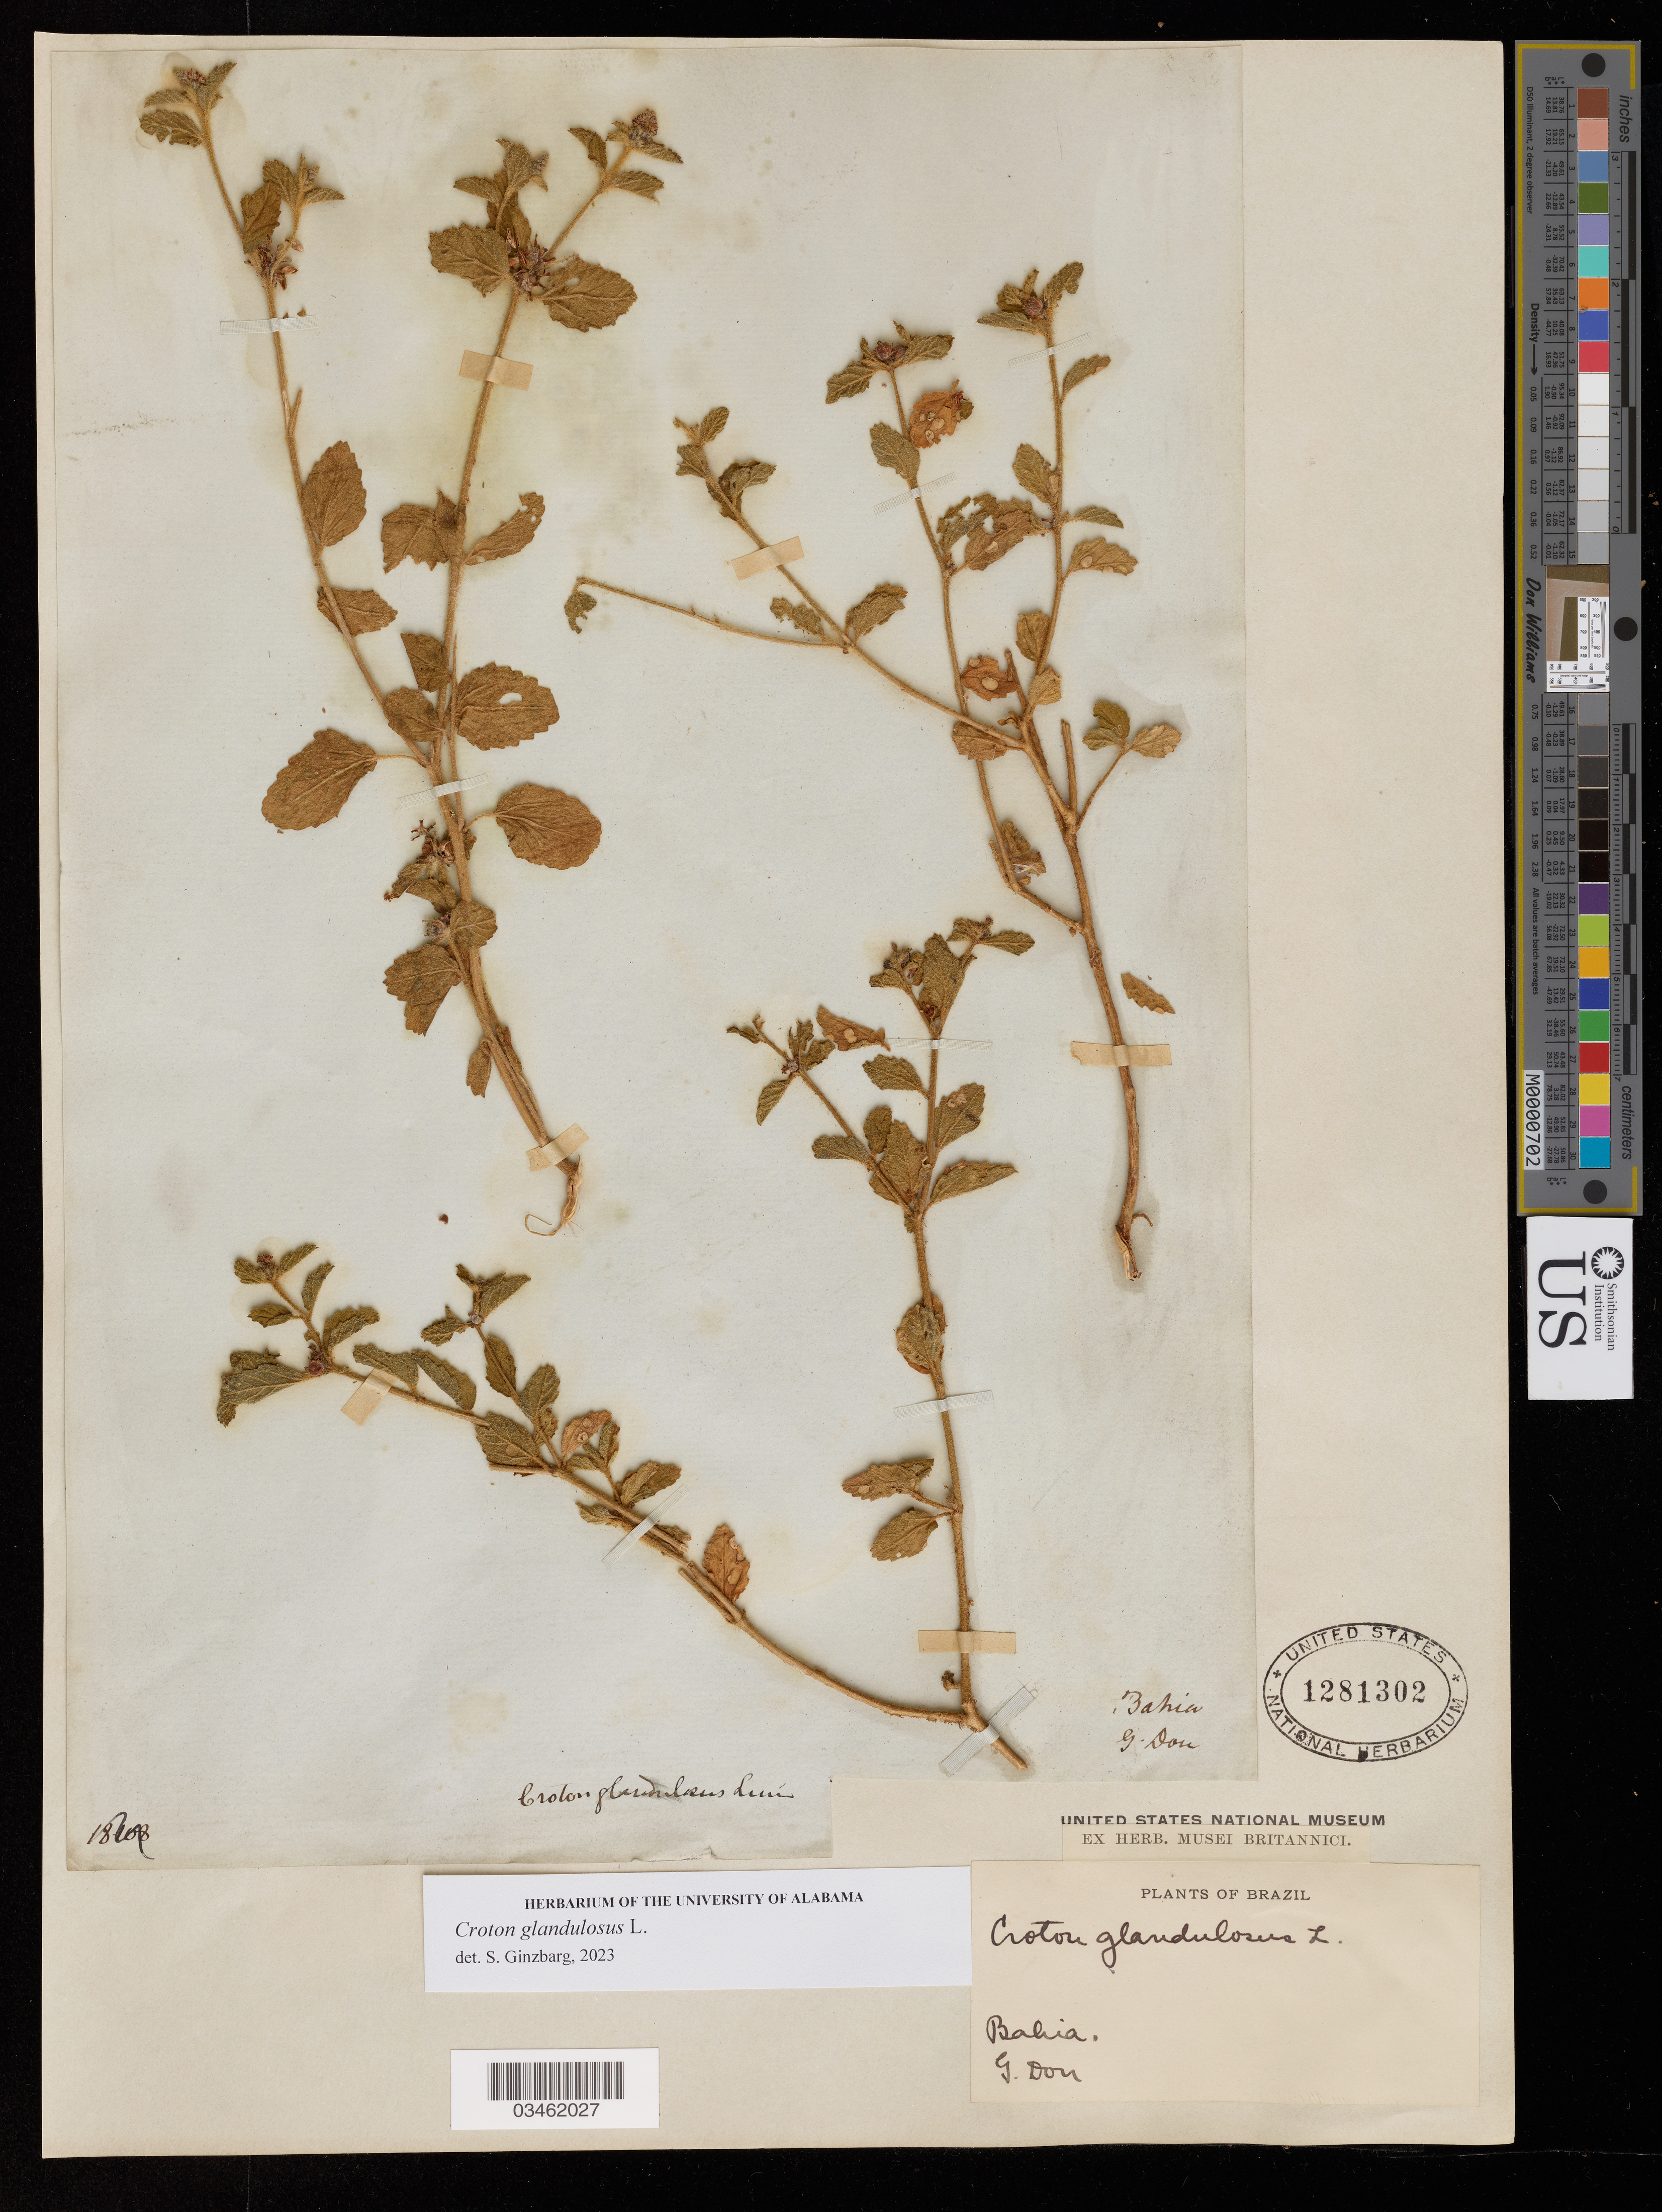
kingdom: Plantae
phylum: Tracheophyta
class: Magnoliopsida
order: Malpighiales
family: Euphorbiaceae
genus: Croton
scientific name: Croton glandulosus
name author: L.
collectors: G. Don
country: Brazil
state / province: Bahia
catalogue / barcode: US 1281302